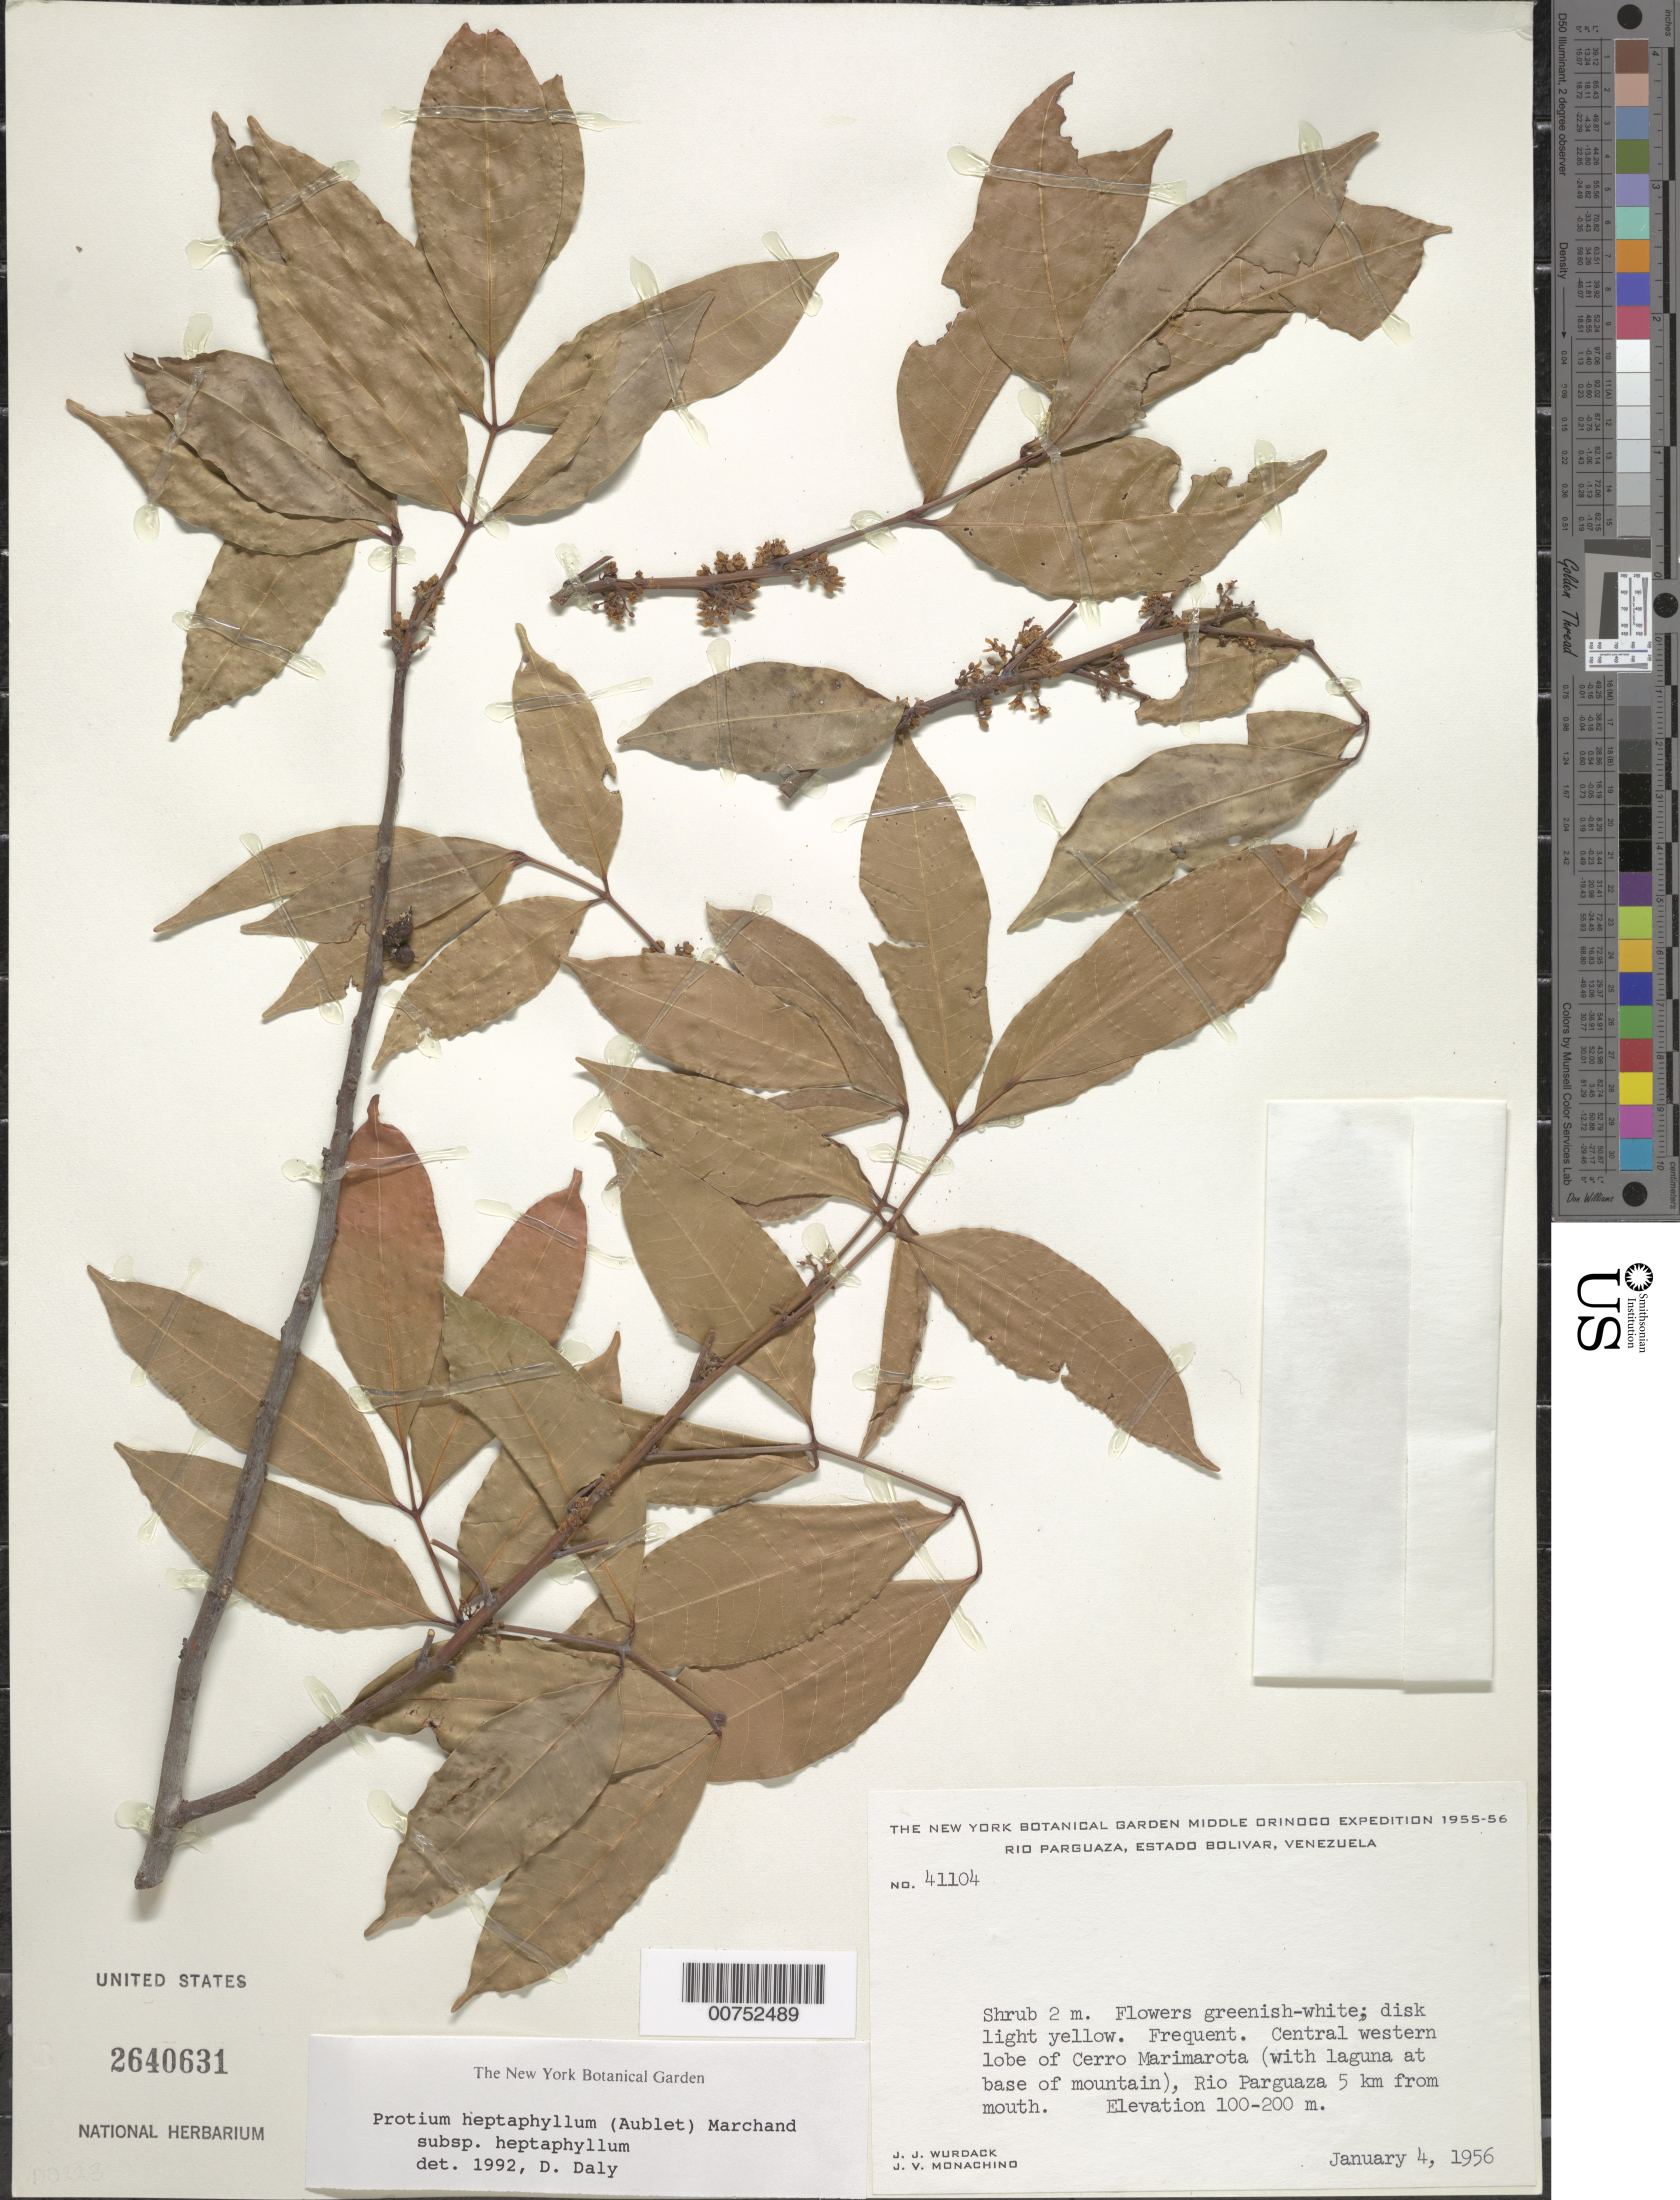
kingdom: Plantae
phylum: Tracheophyta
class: Magnoliopsida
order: Sapindales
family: Burseraceae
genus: Protium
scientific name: Protium heptaphyllum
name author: (Aubl.) Marchand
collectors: J. J. Wurdack & J. V. Monachino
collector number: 41104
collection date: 1956-01-04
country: Venezuela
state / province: Bolivar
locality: Middle Orinoco. Central western lobe of Cerro Marimarota (with laguna at base of mountain), Rio Parguaza 5 km from mouth.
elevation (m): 100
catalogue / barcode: US 2640631